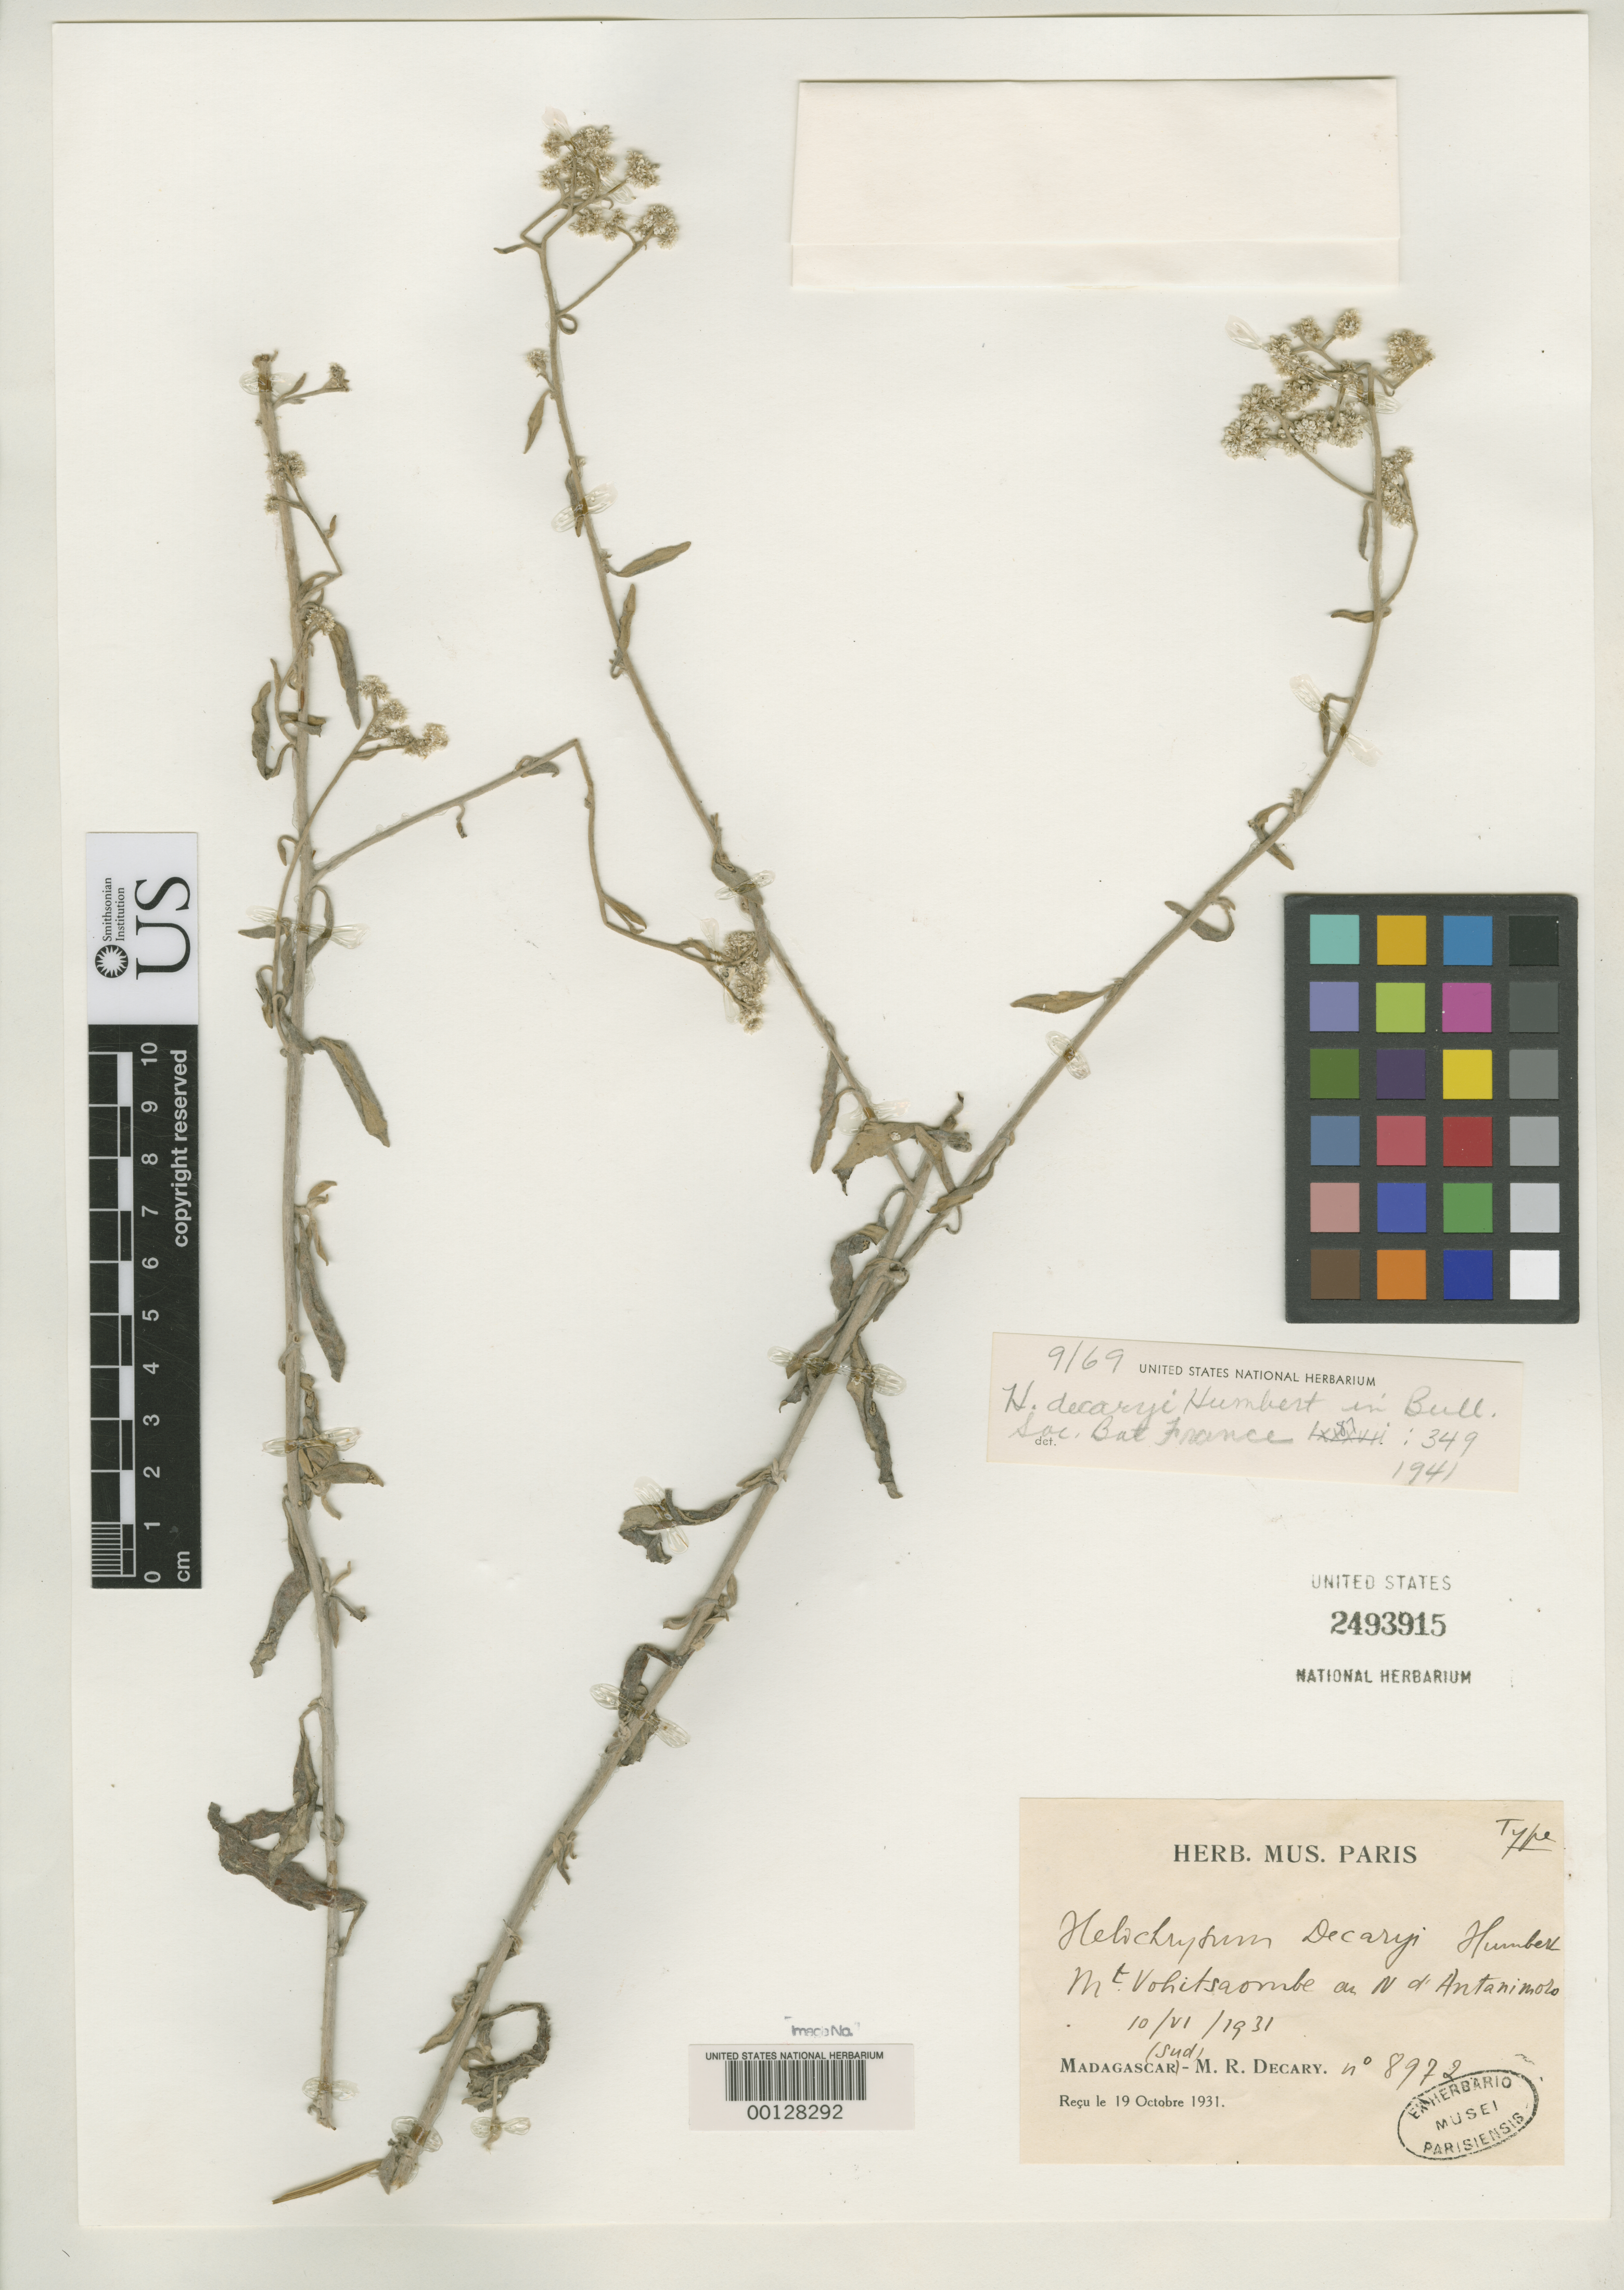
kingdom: Plantae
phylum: Tracheophyta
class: Magnoliopsida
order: Asterales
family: Asteraceae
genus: Helichrysum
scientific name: Helichrysum decaryi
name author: Humbert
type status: Isosyntype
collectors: R. Decary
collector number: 8972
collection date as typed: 10 Jun 1931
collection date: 1931-06-10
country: Madagascar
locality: Mount Vokitsiombe, near Antamimore.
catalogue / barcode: US 2493915